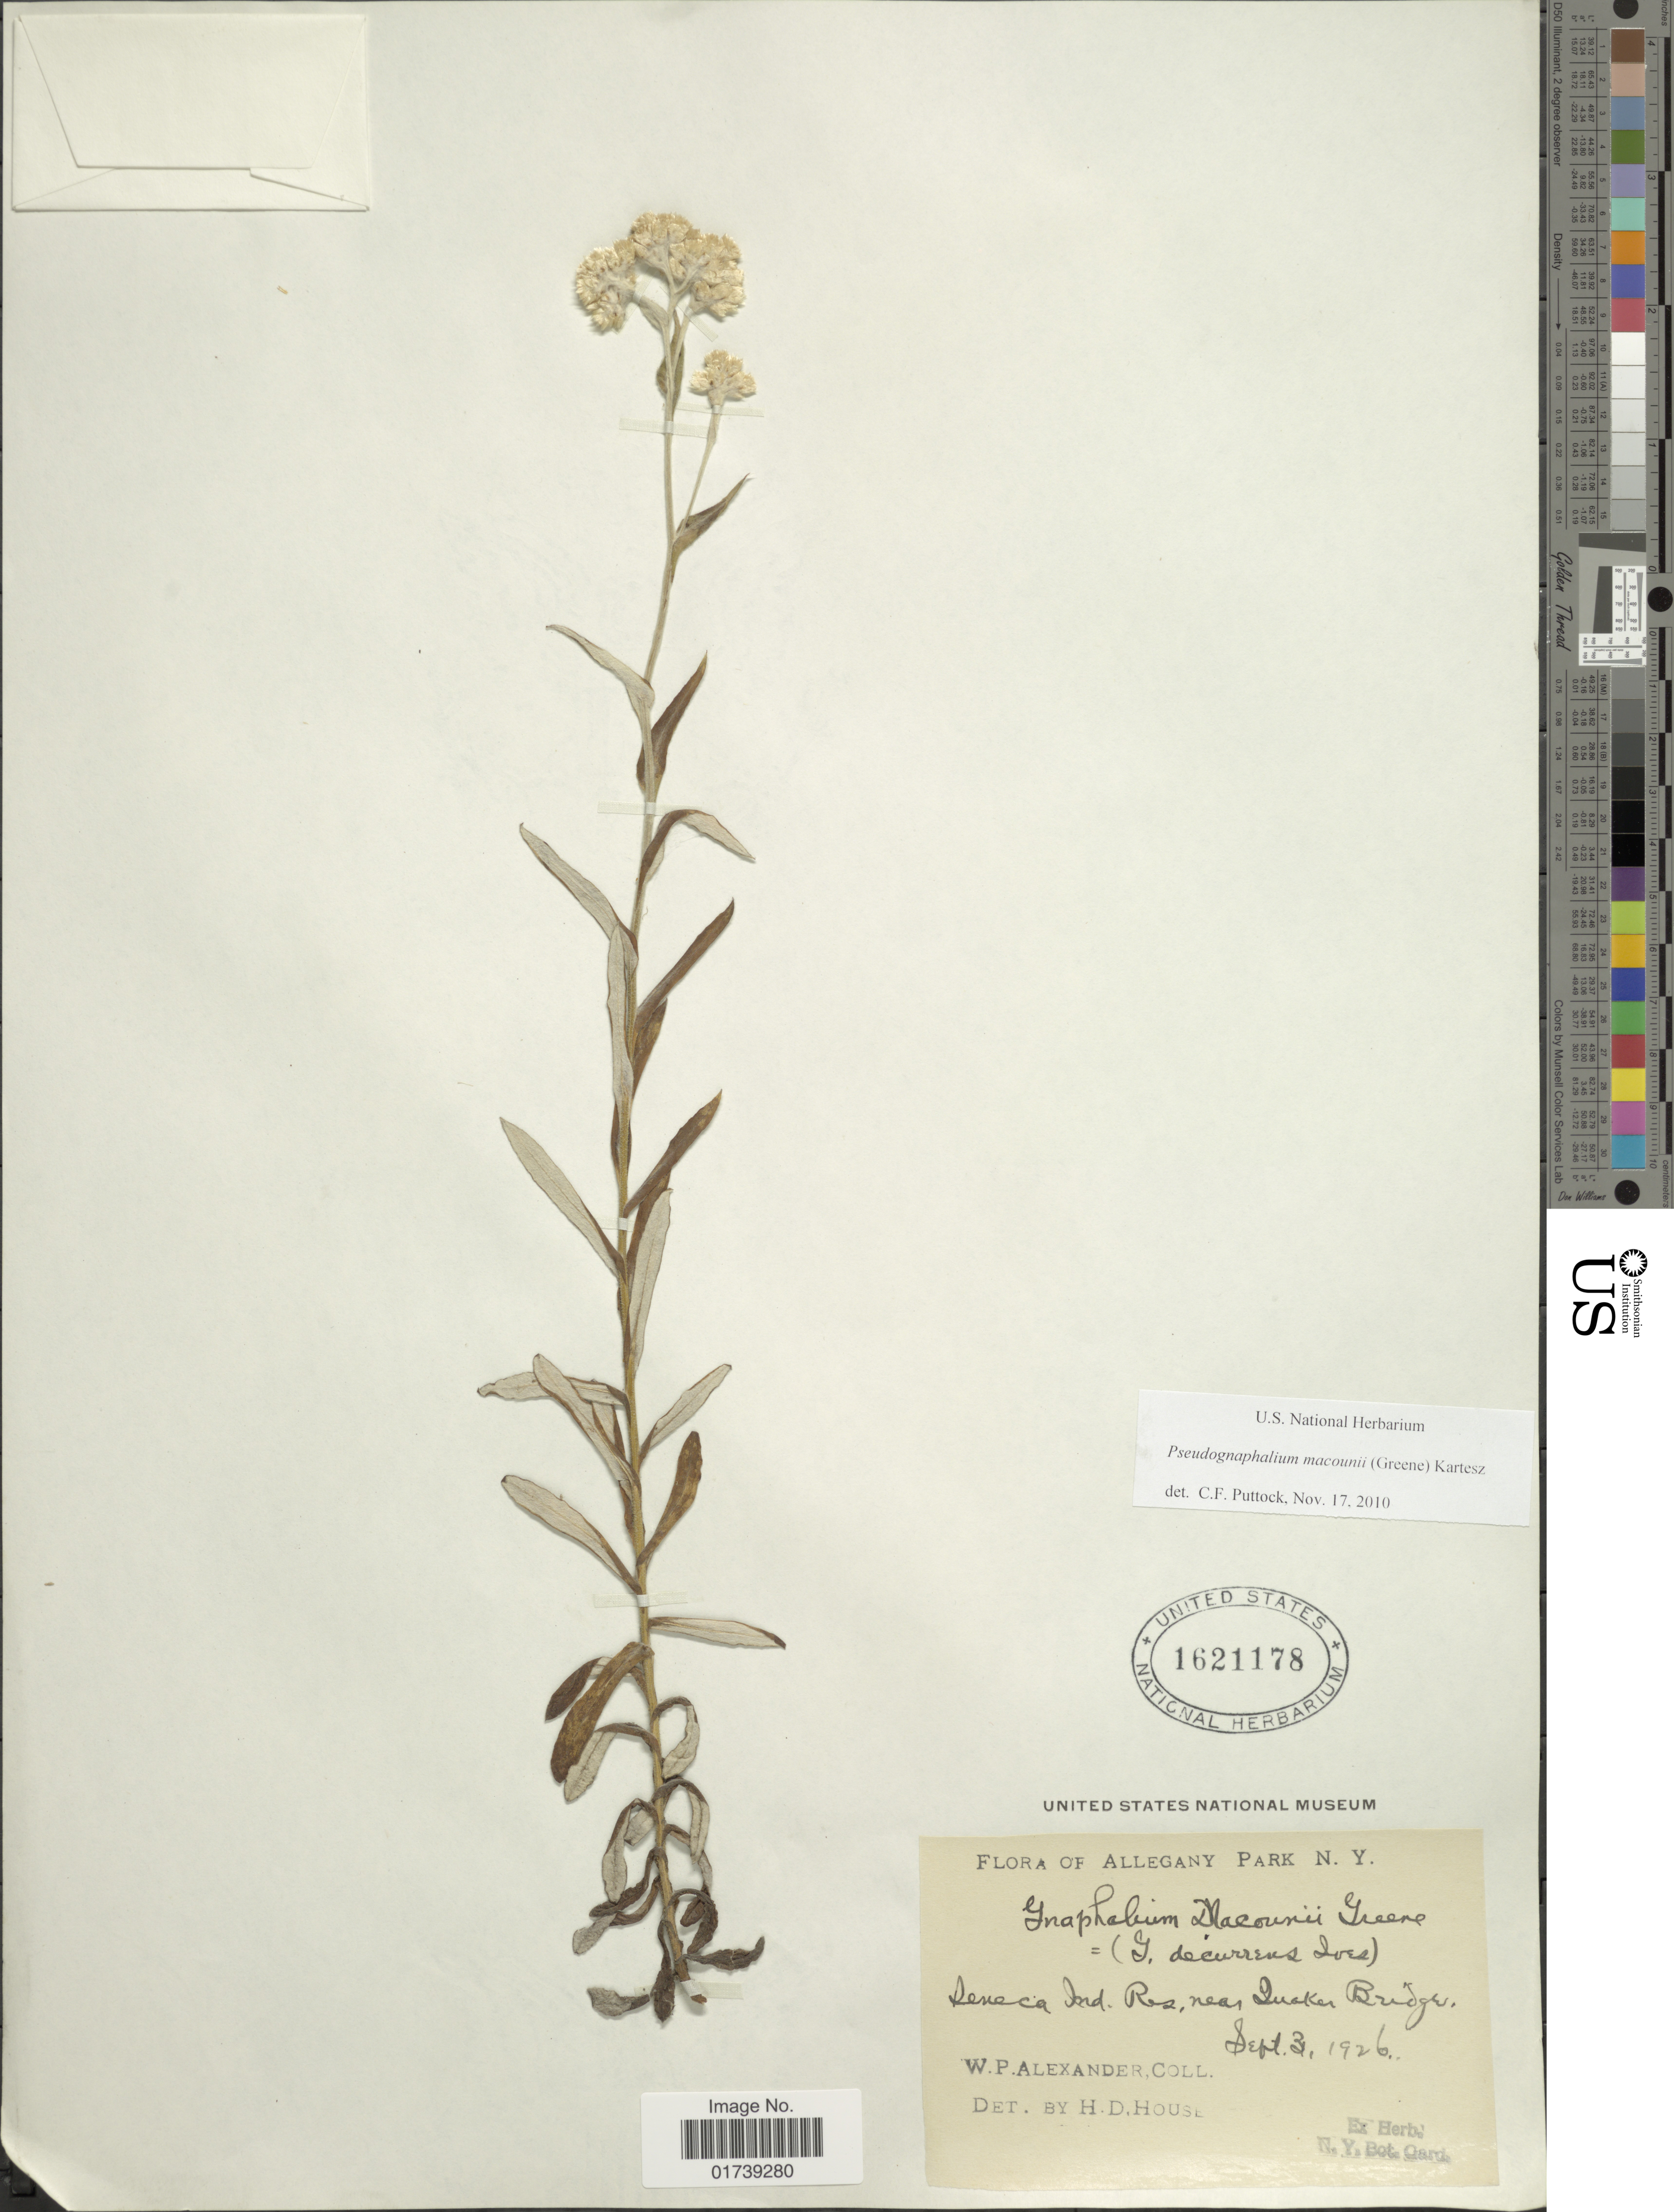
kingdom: Plantae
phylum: Tracheophyta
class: Magnoliopsida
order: Asterales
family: Asteraceae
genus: Pseudognaphalium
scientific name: Pseudognaphalium macounii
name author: (Greene) Kartesz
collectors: W. P. Alexander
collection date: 1926-09-03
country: United States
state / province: New York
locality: Allegany Park, near Lucker Bridge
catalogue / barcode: US 1621178